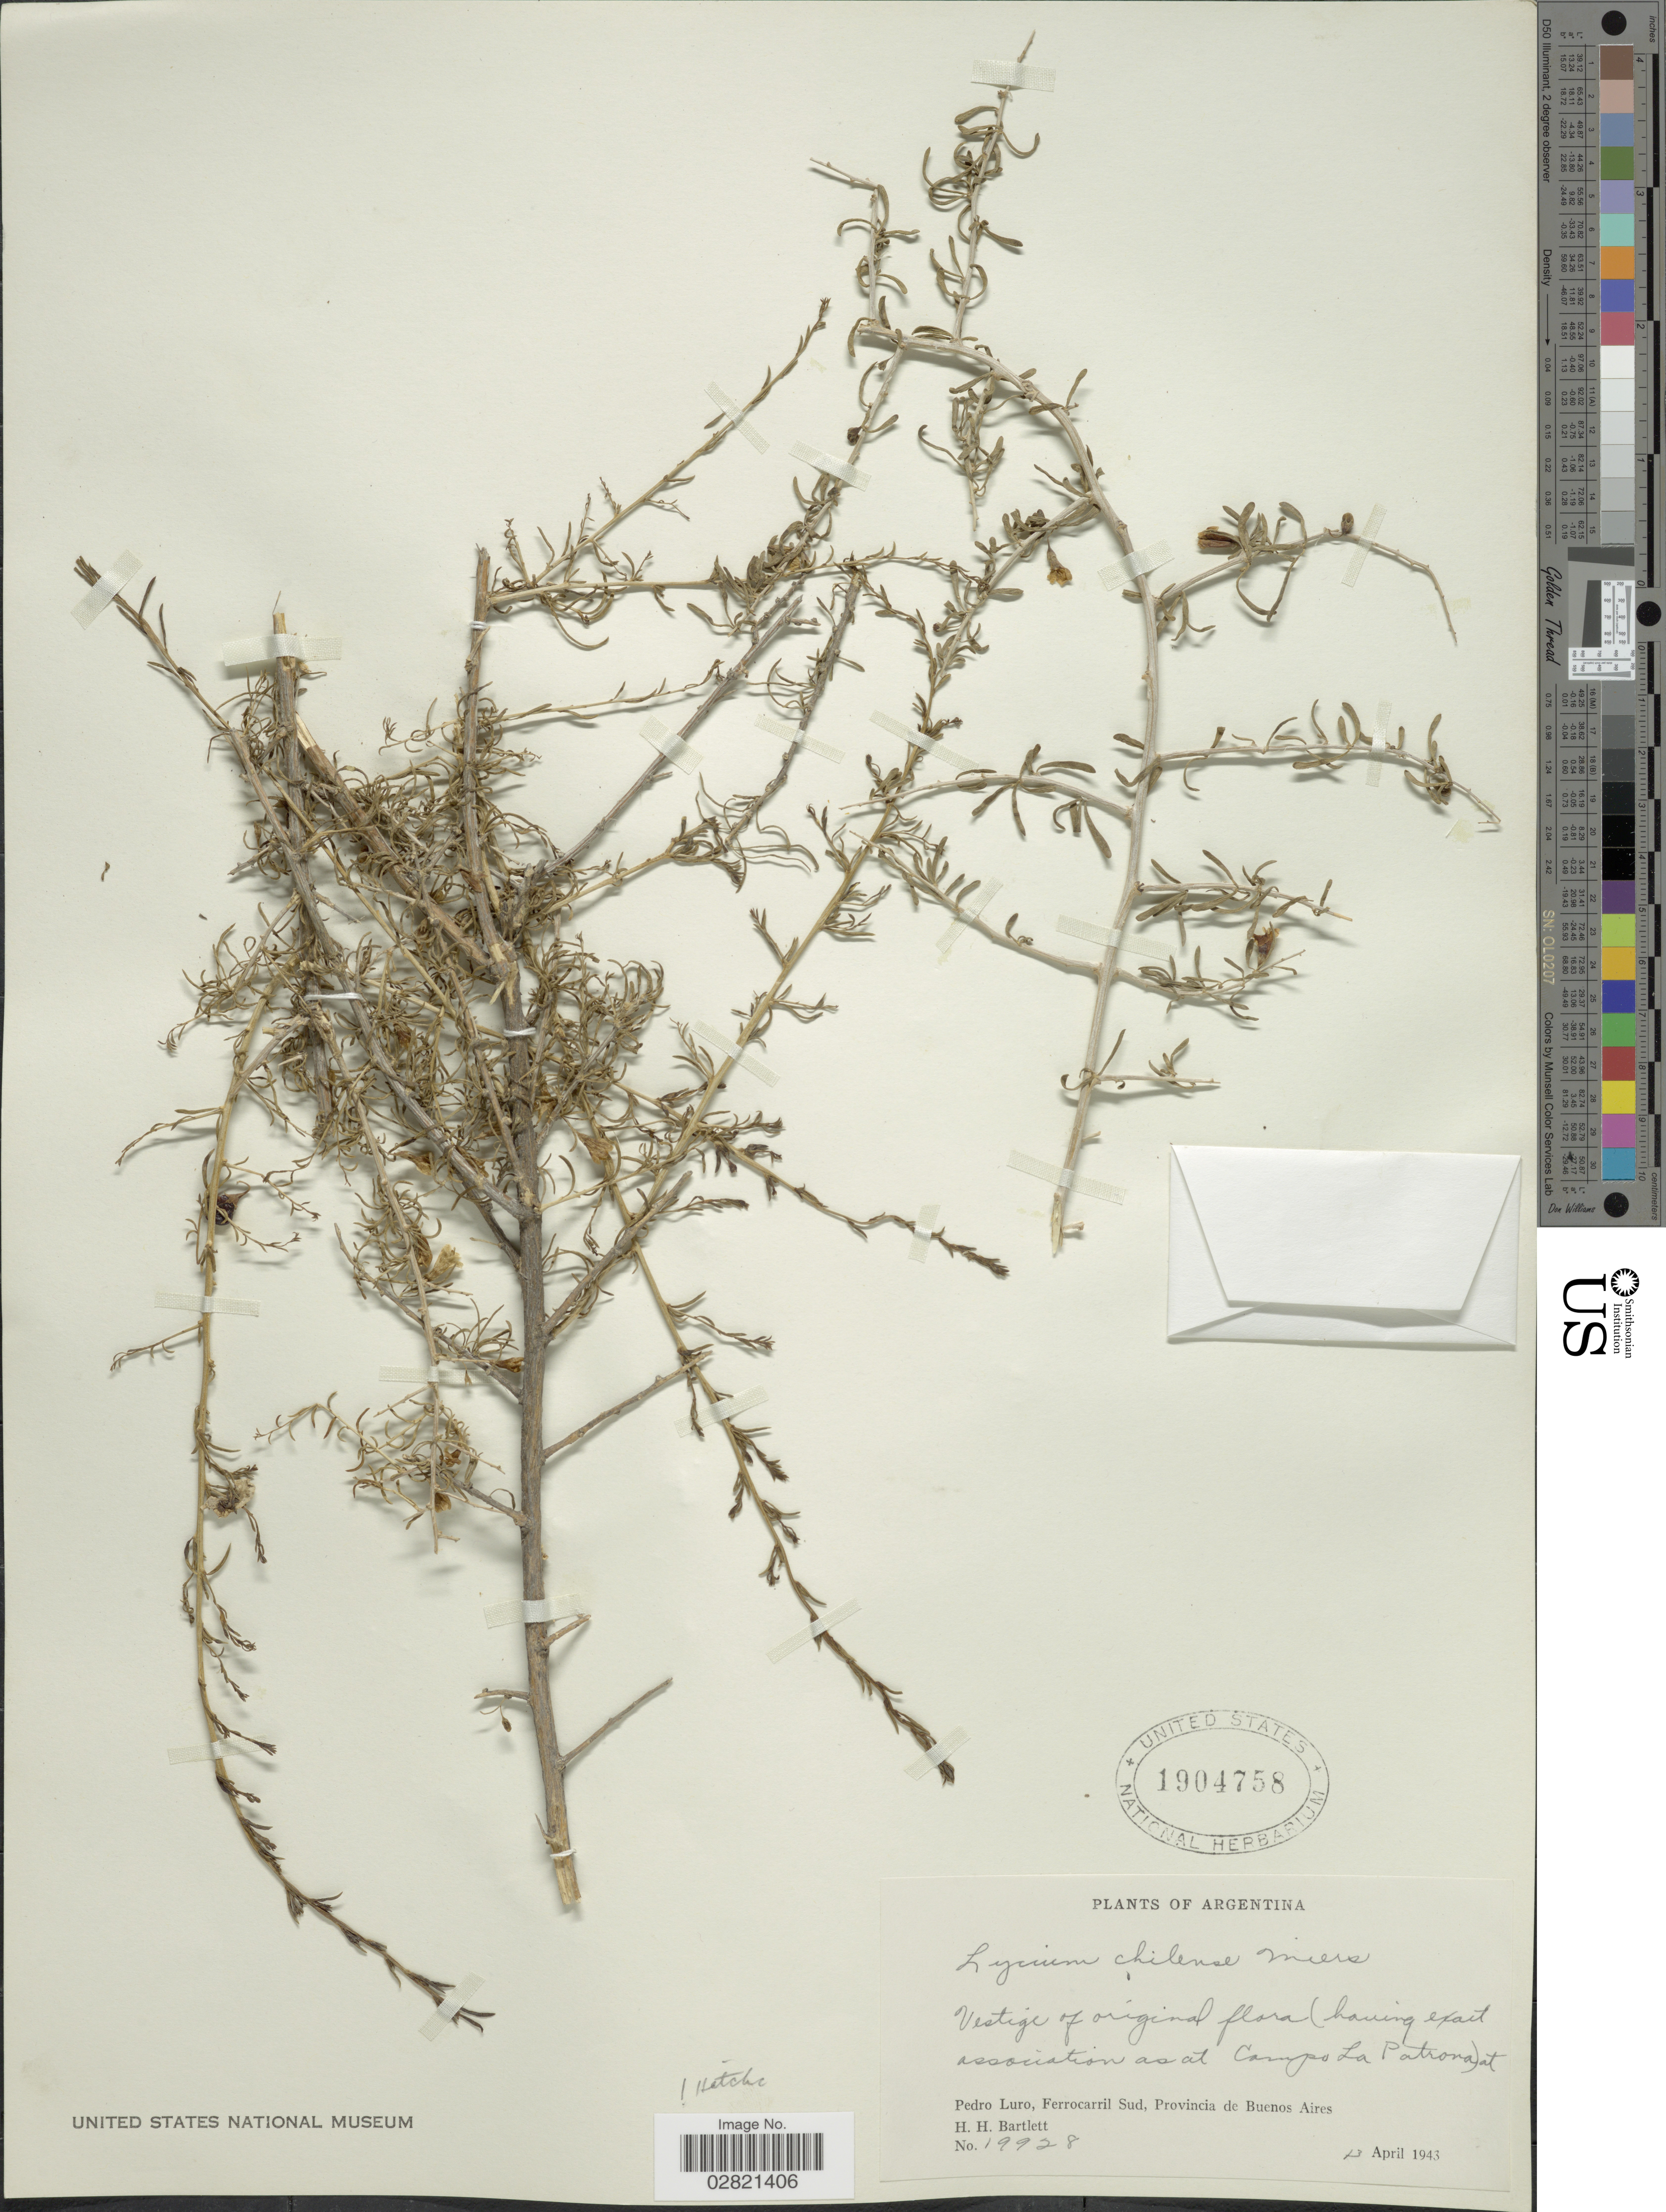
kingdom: Plantae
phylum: Tracheophyta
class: Magnoliopsida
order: Solanales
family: Solanaceae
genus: Lycium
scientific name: Lycium chilense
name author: Bertero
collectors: H. H. Bartlett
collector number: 19928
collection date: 1943-04-13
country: Argentina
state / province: Buenos Aires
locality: Pedro Luro, Ferrocarril Sud, Provincia de Buenos Aires.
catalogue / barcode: US 1904758